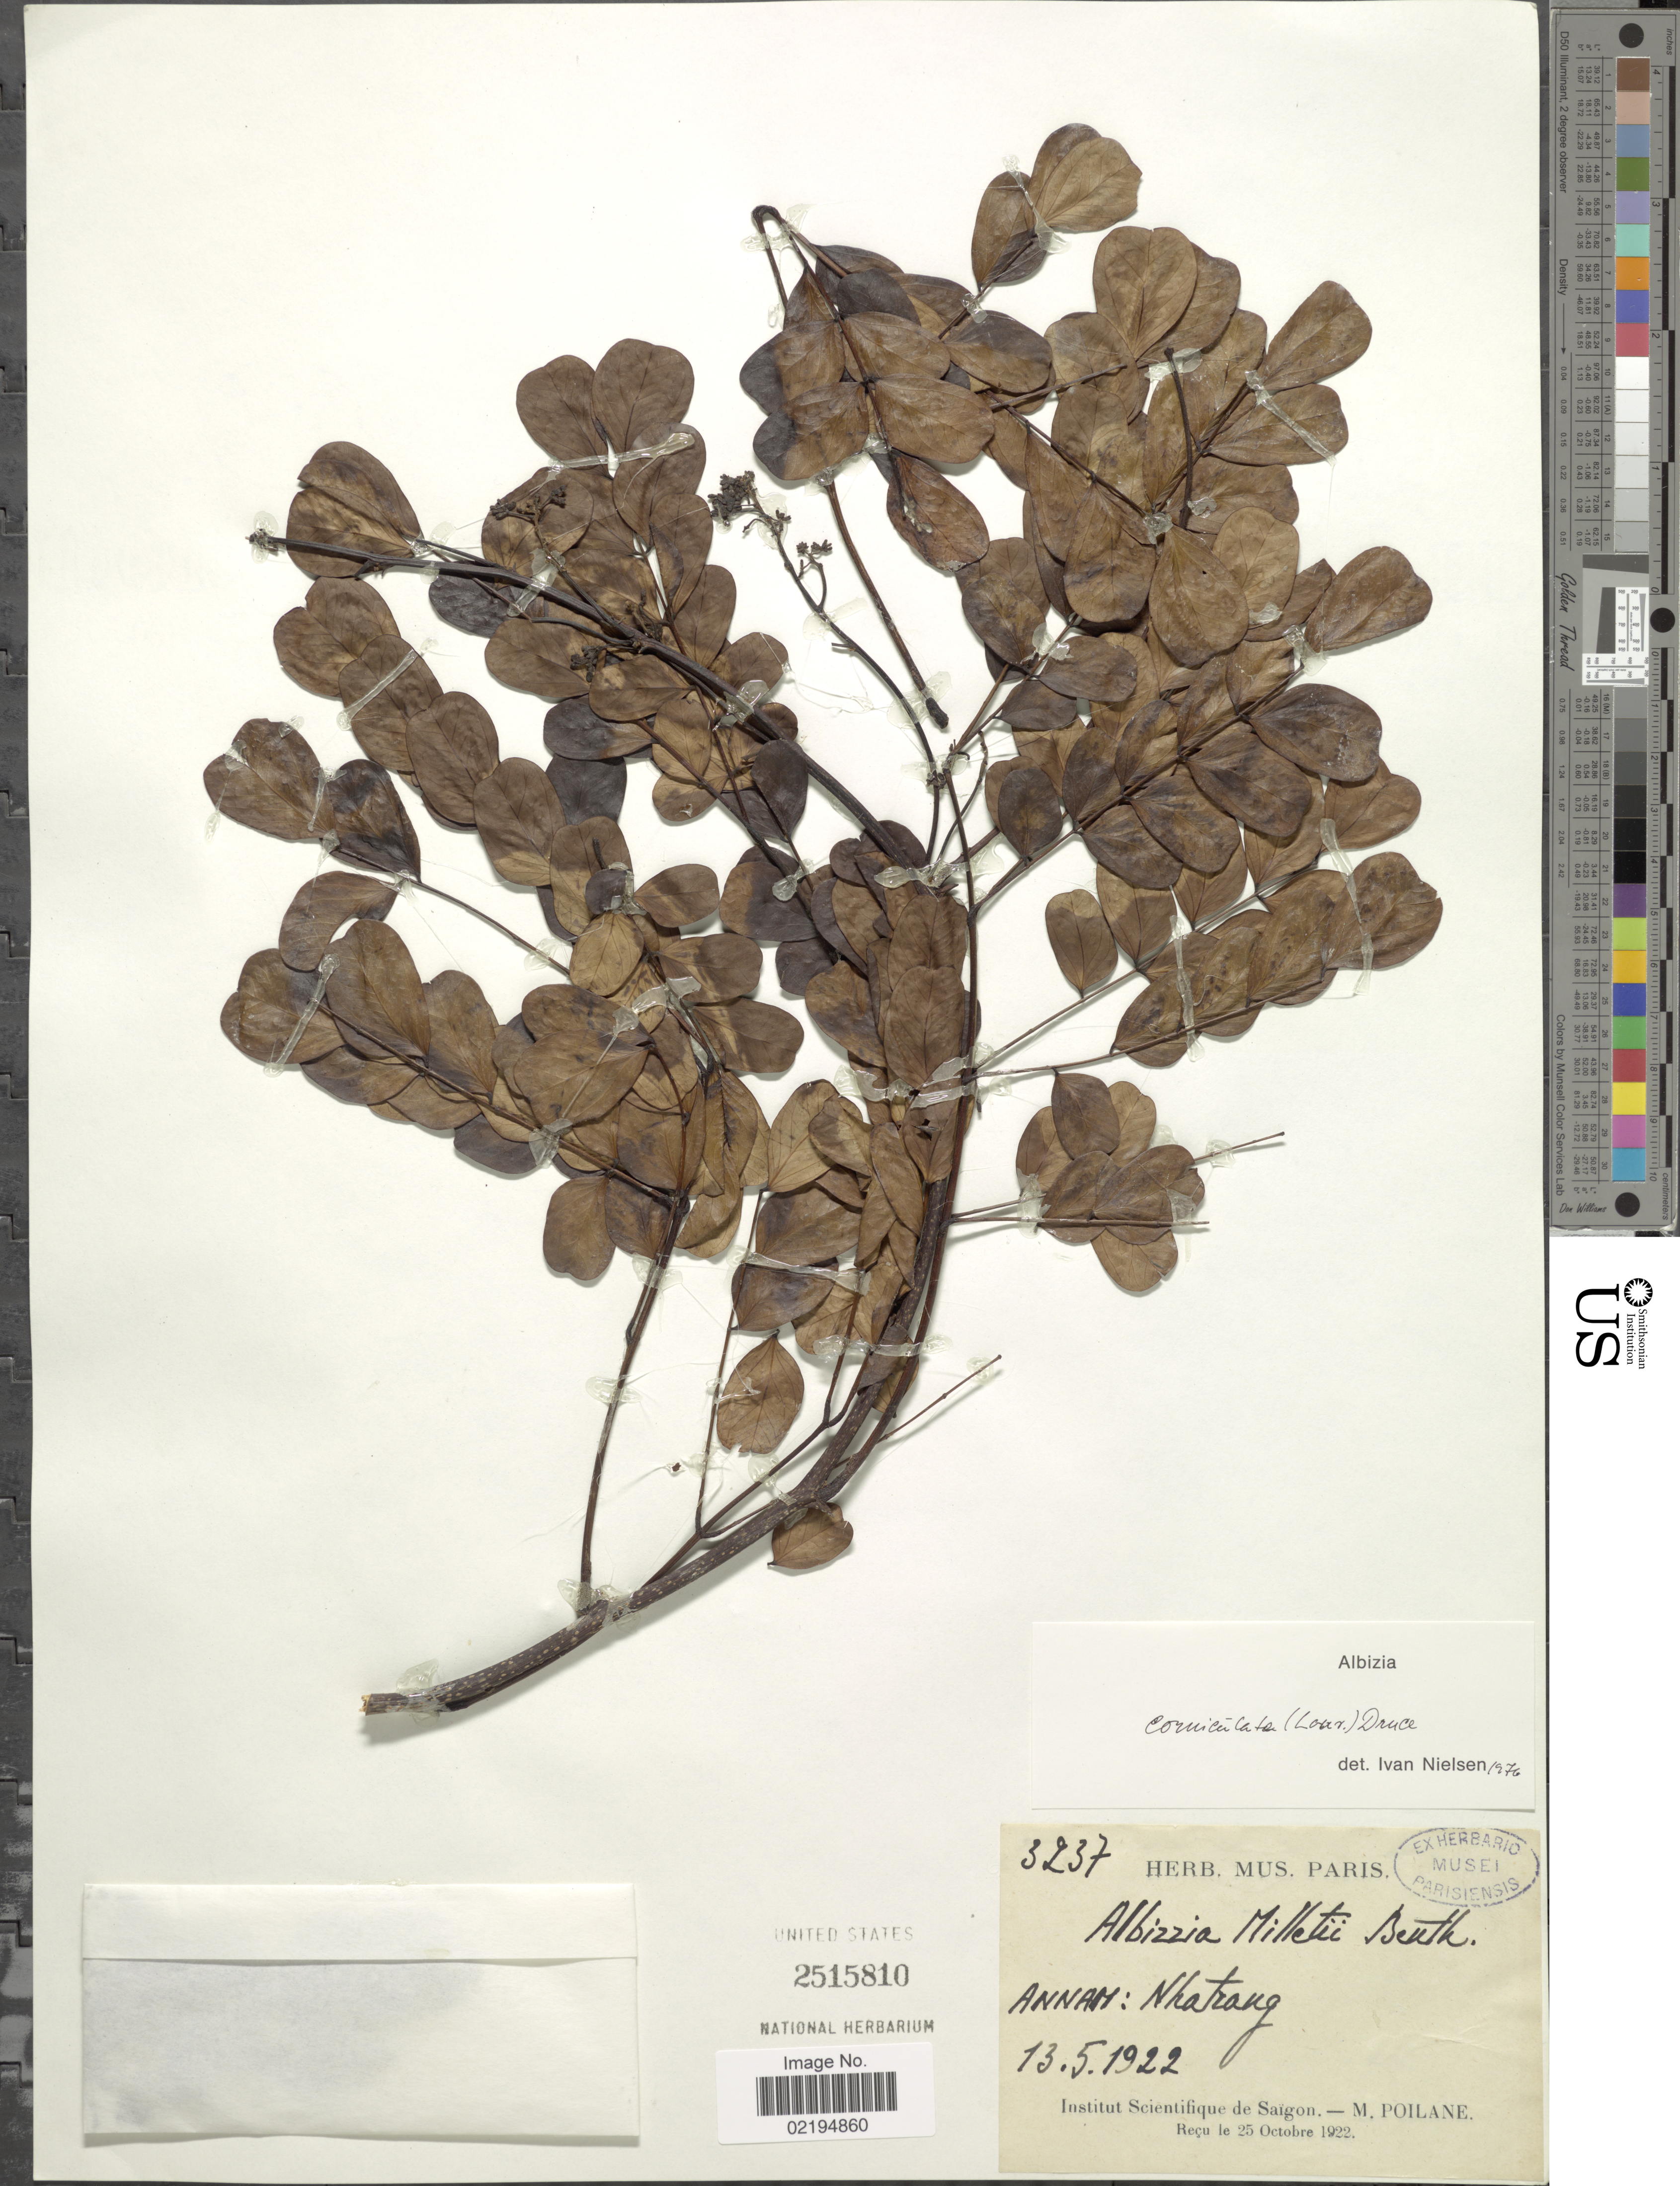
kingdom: Plantae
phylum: Tracheophyta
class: Magnoliopsida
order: Fabales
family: Fabaceae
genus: Albizia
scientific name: Albizia corniculata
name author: (Lour.) Druce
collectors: M. Poilane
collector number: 3237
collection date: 1922-05-13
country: Vietnam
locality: Annam: Nhatrang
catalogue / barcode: US 2515810